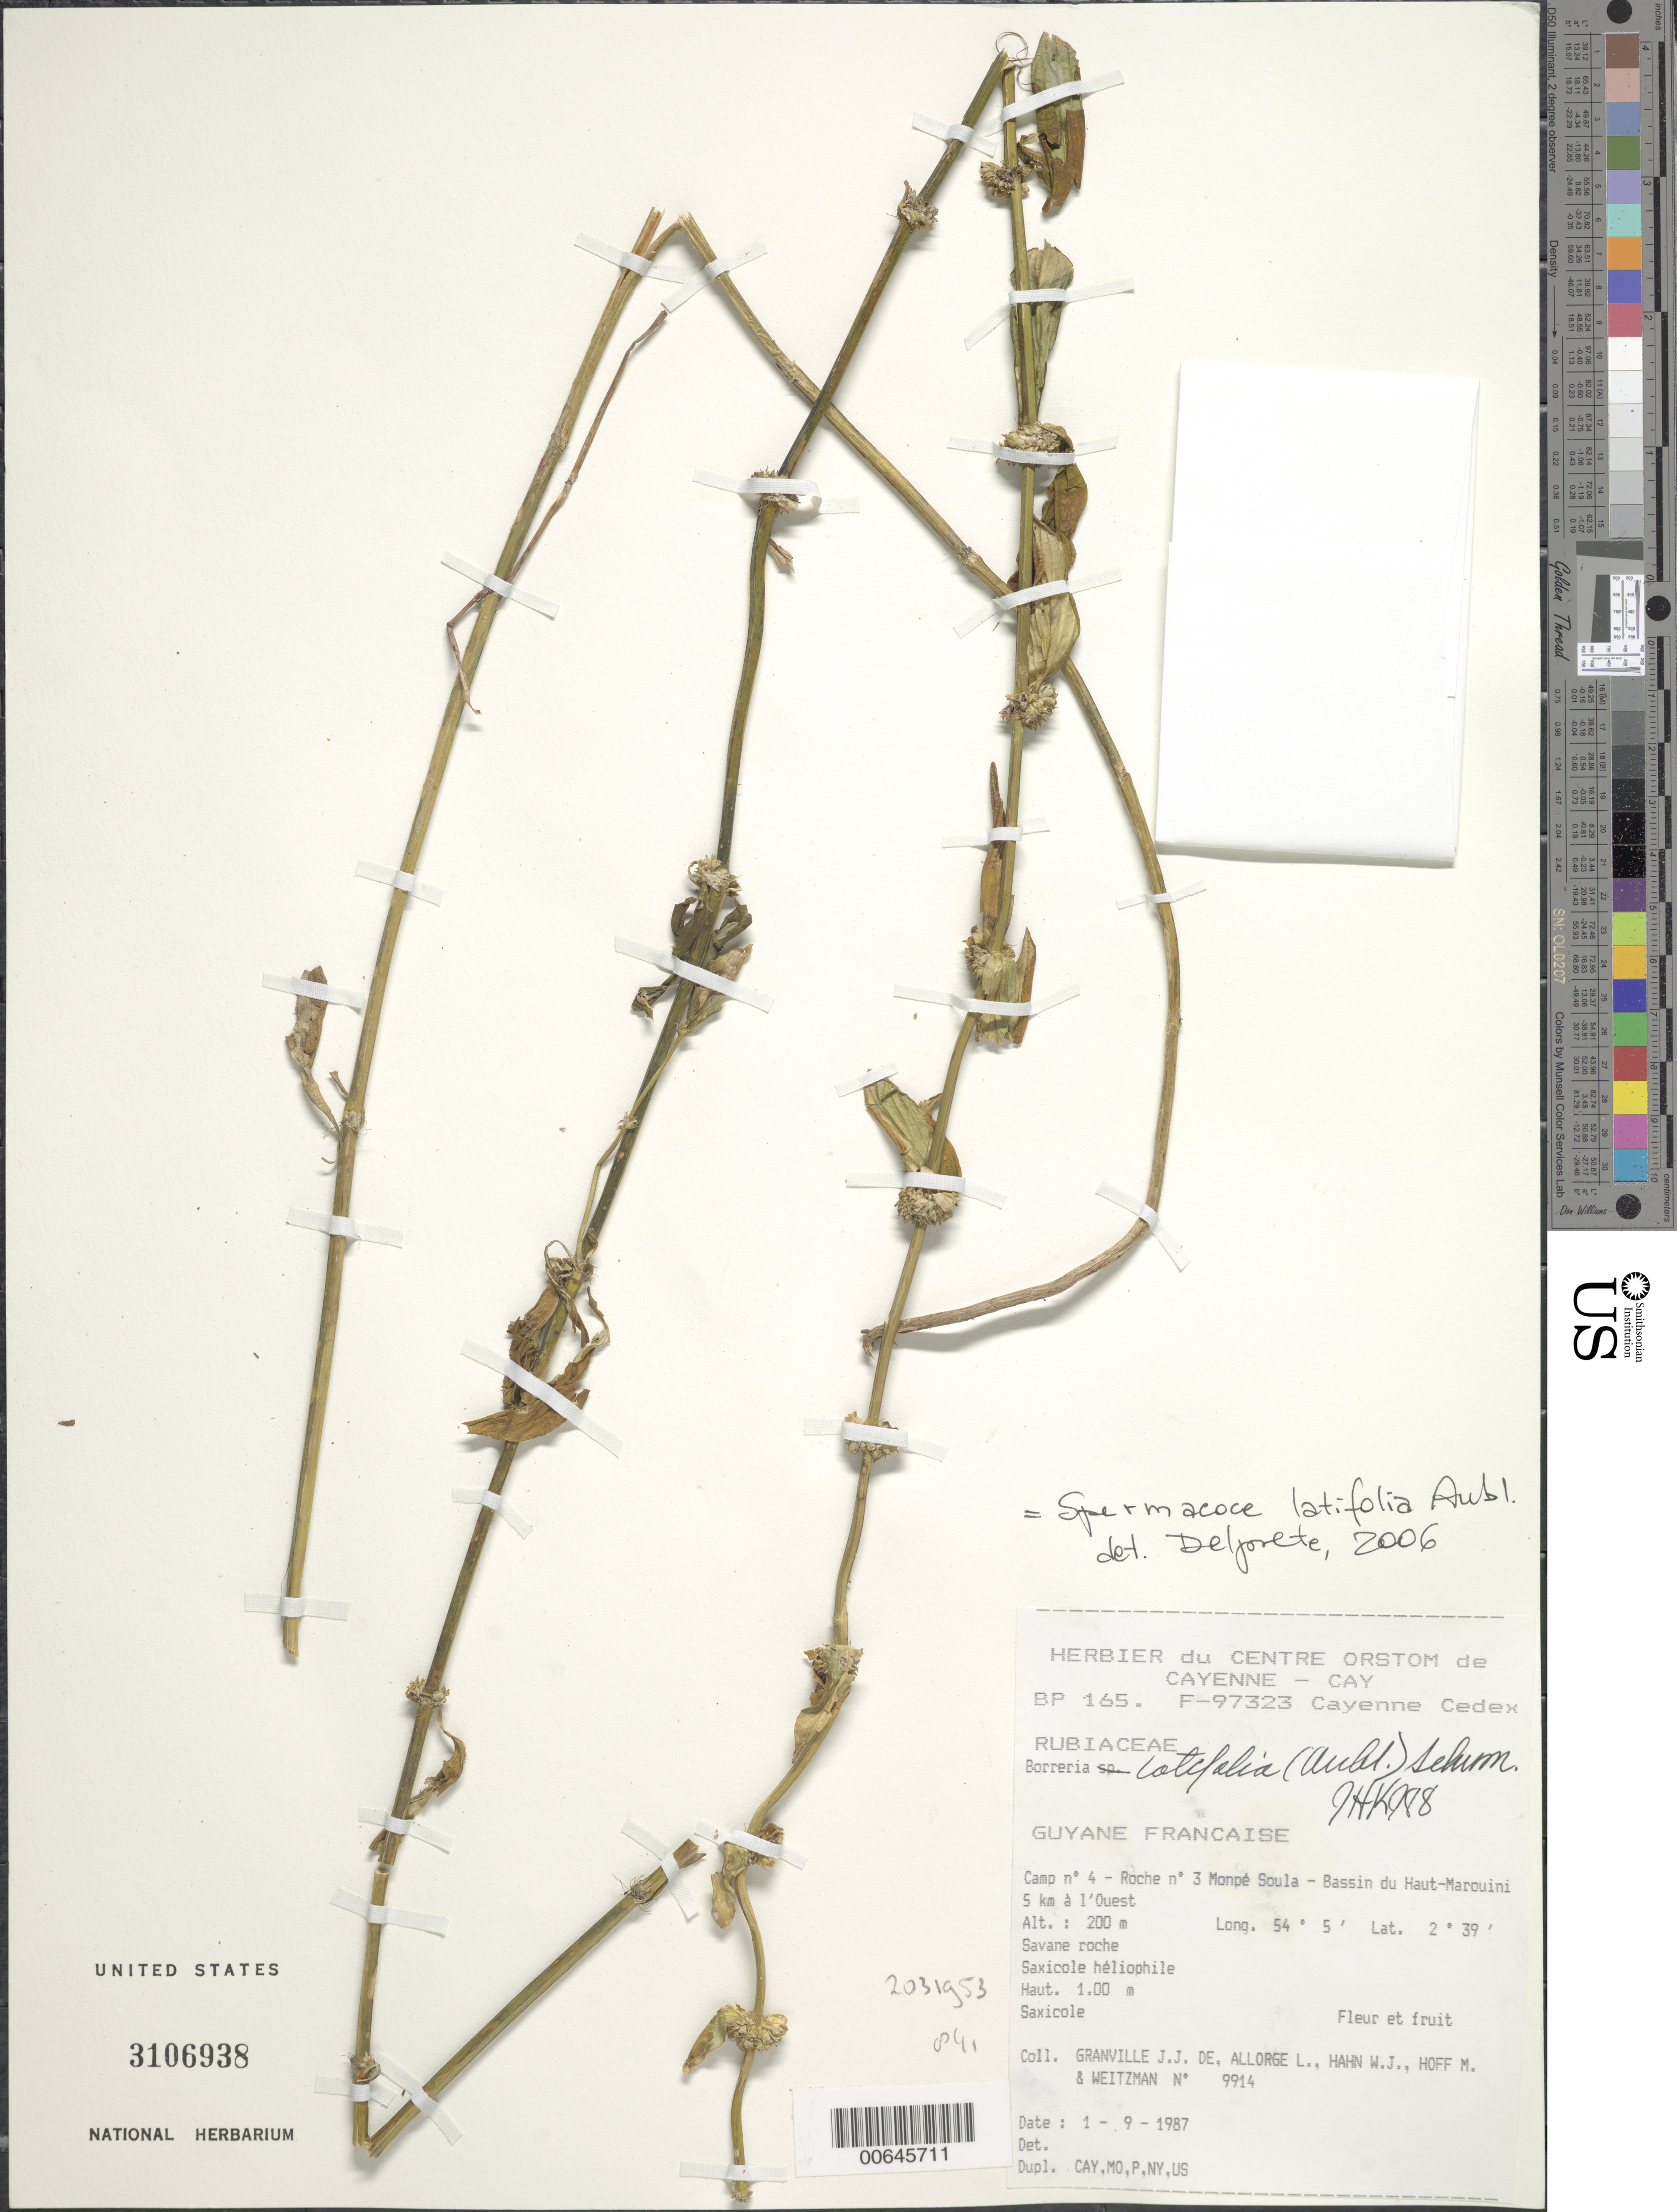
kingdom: Plantae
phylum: Tracheophyta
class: Magnoliopsida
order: Gentianales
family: Rubiaceae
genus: Spermacoce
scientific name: Spermacoce latifolia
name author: Aubl.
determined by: Delprete, P. G., Herb. de Guyane Cay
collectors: J.-J. de Granville, L. Allorge, W. J. Hahn, M. Hoff & A. L. Weitzman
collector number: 9914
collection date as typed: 1-Sep-87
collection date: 1987-09-01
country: French Guiana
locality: Monpé Soula, Camp #4, roche no. 3; Bassin du Haut-Marouini, 5 km W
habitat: Savane roche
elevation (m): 200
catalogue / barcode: US 3106938